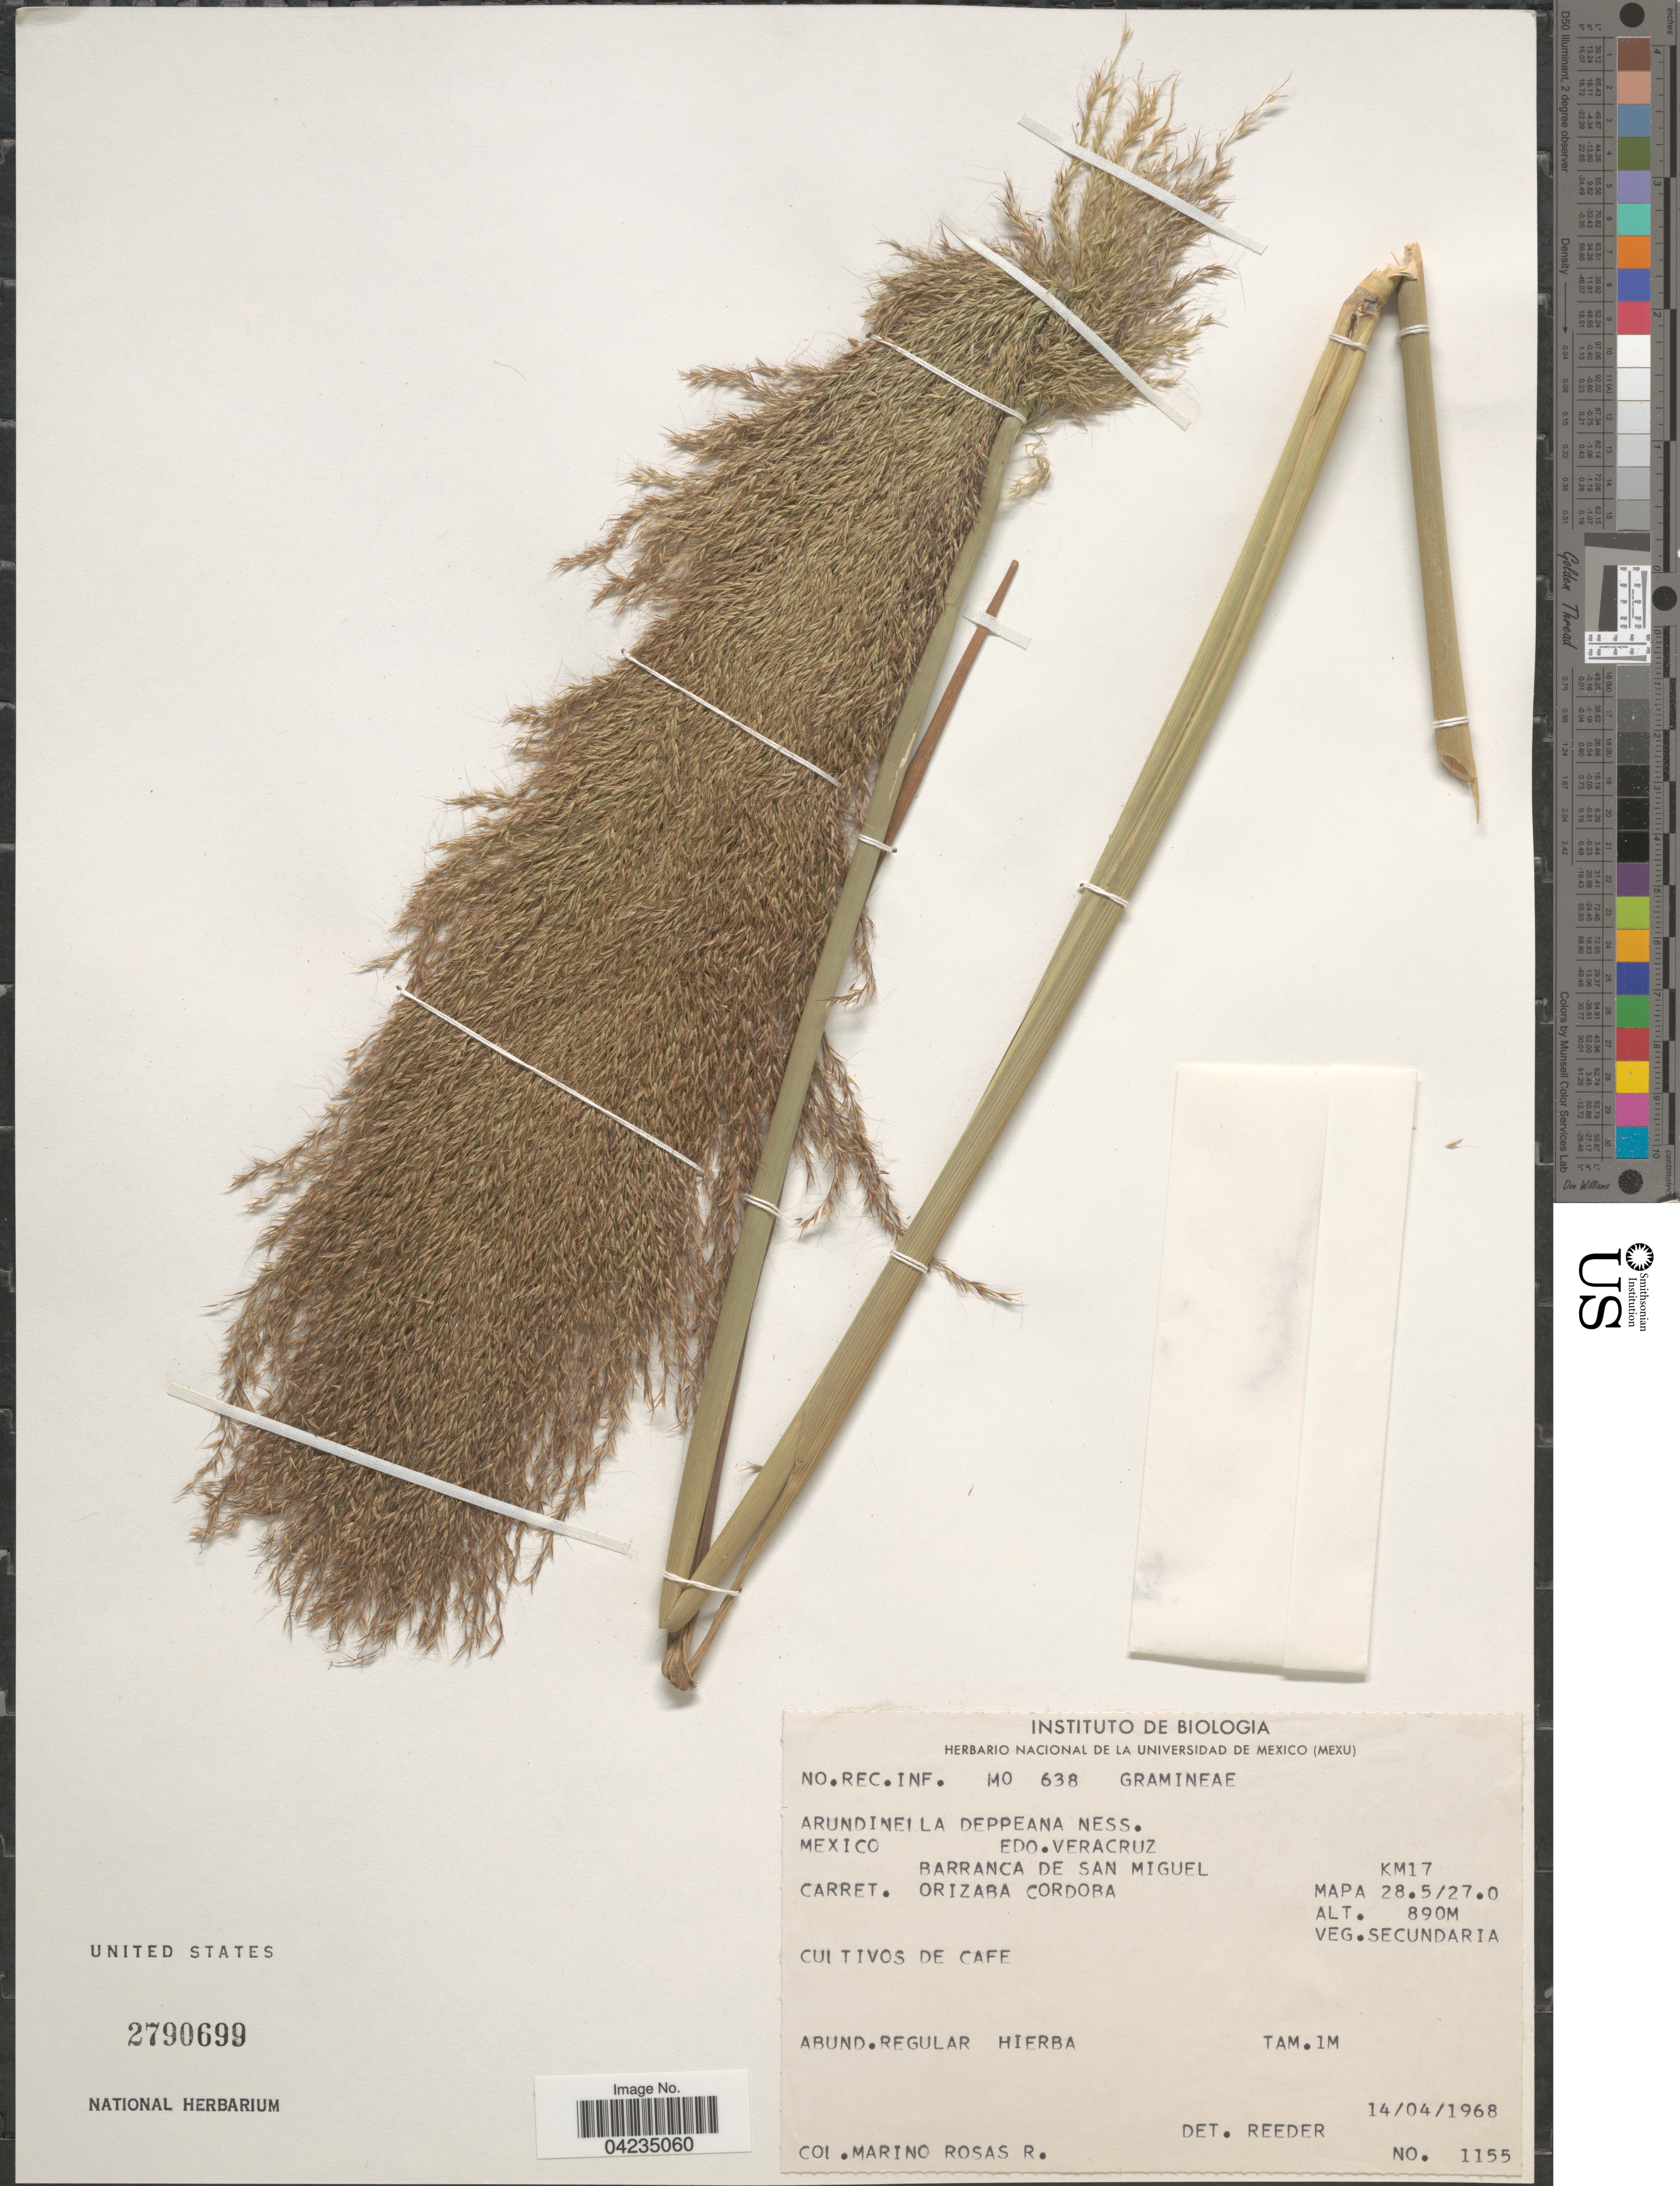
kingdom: Plantae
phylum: Tracheophyta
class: Liliopsida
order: Poales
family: Poaceae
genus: Arundinella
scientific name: Arundinella deppeana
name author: Nees ex Steud.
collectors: M. Rosas R.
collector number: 1155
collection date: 1968-04-14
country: Mexico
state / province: Veracruz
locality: Edo.Veracruz. Barranca de San Miguel. Carret. Orizaba Cordoba. Km17. Mapa 28.5/27.0.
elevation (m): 890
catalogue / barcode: US 2790699